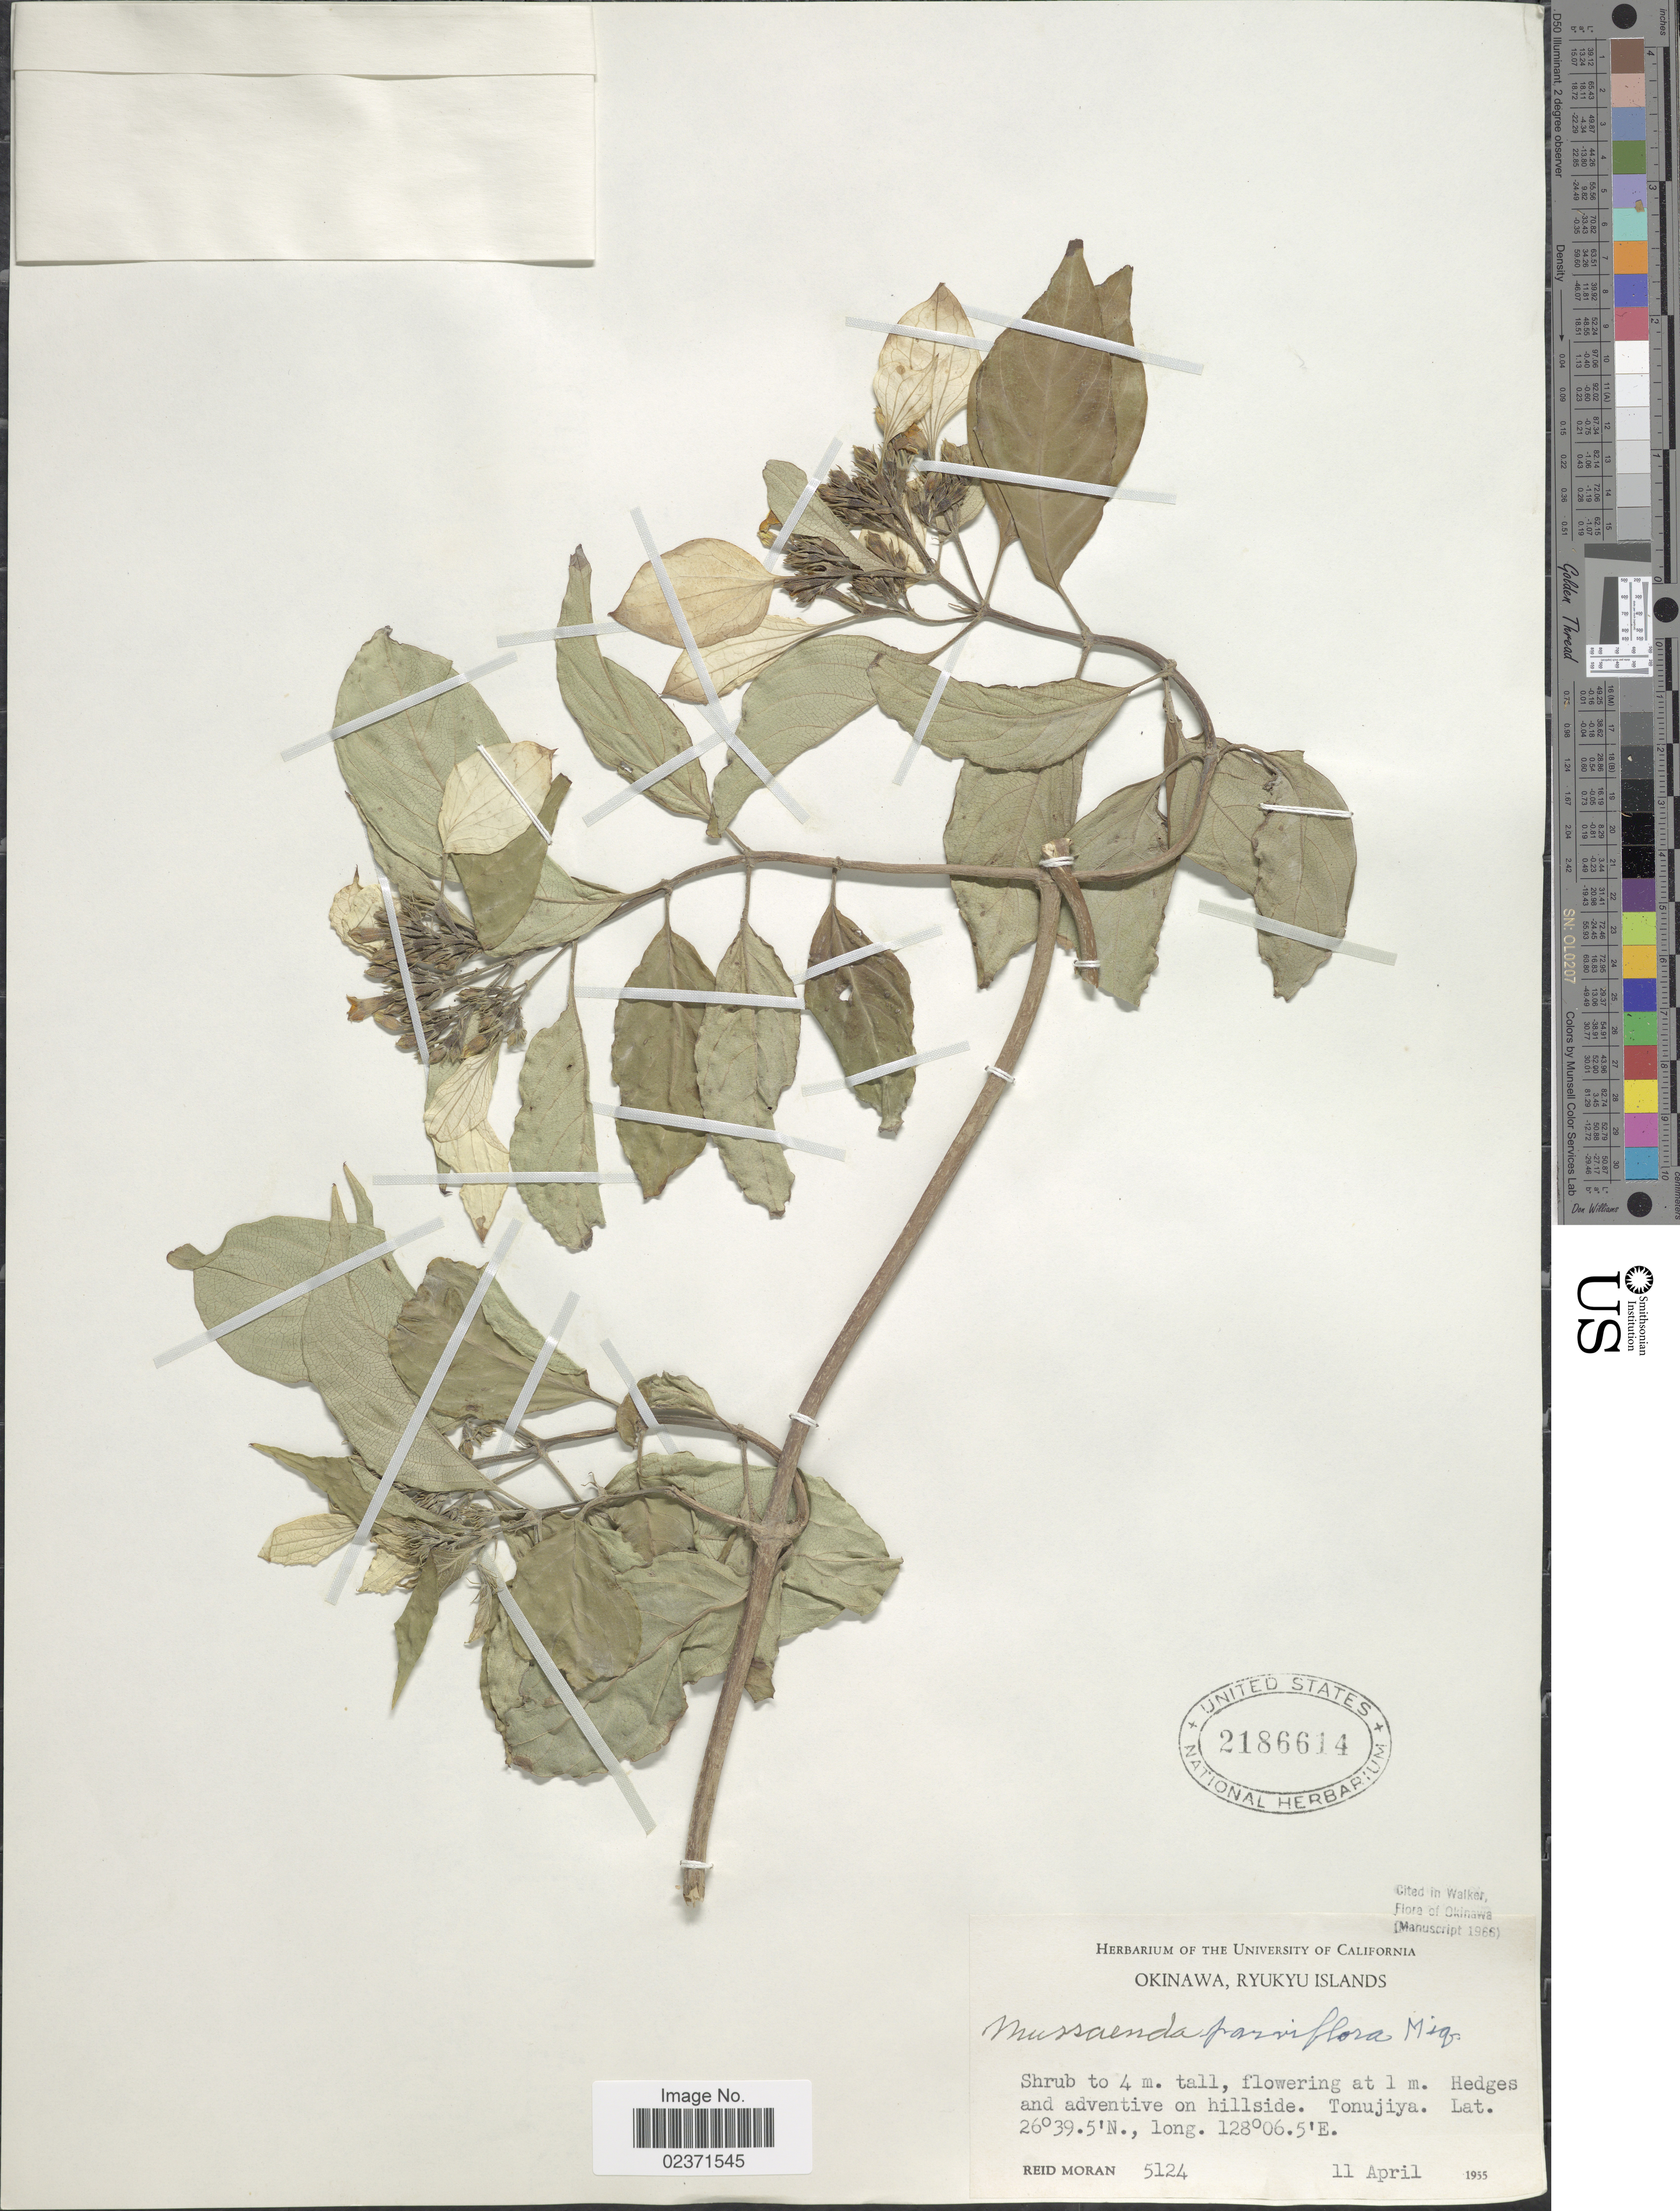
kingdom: Plantae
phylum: Tracheophyta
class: Magnoliopsida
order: Gentianales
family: Rubiaceae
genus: Mussaenda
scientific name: Mussaenda parviflora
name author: Miq.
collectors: R. V. Moran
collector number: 5124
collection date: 1955-04-11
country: Japan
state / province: Okinawa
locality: Ryukyu Islands, Tonujiya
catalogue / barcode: US 2186614